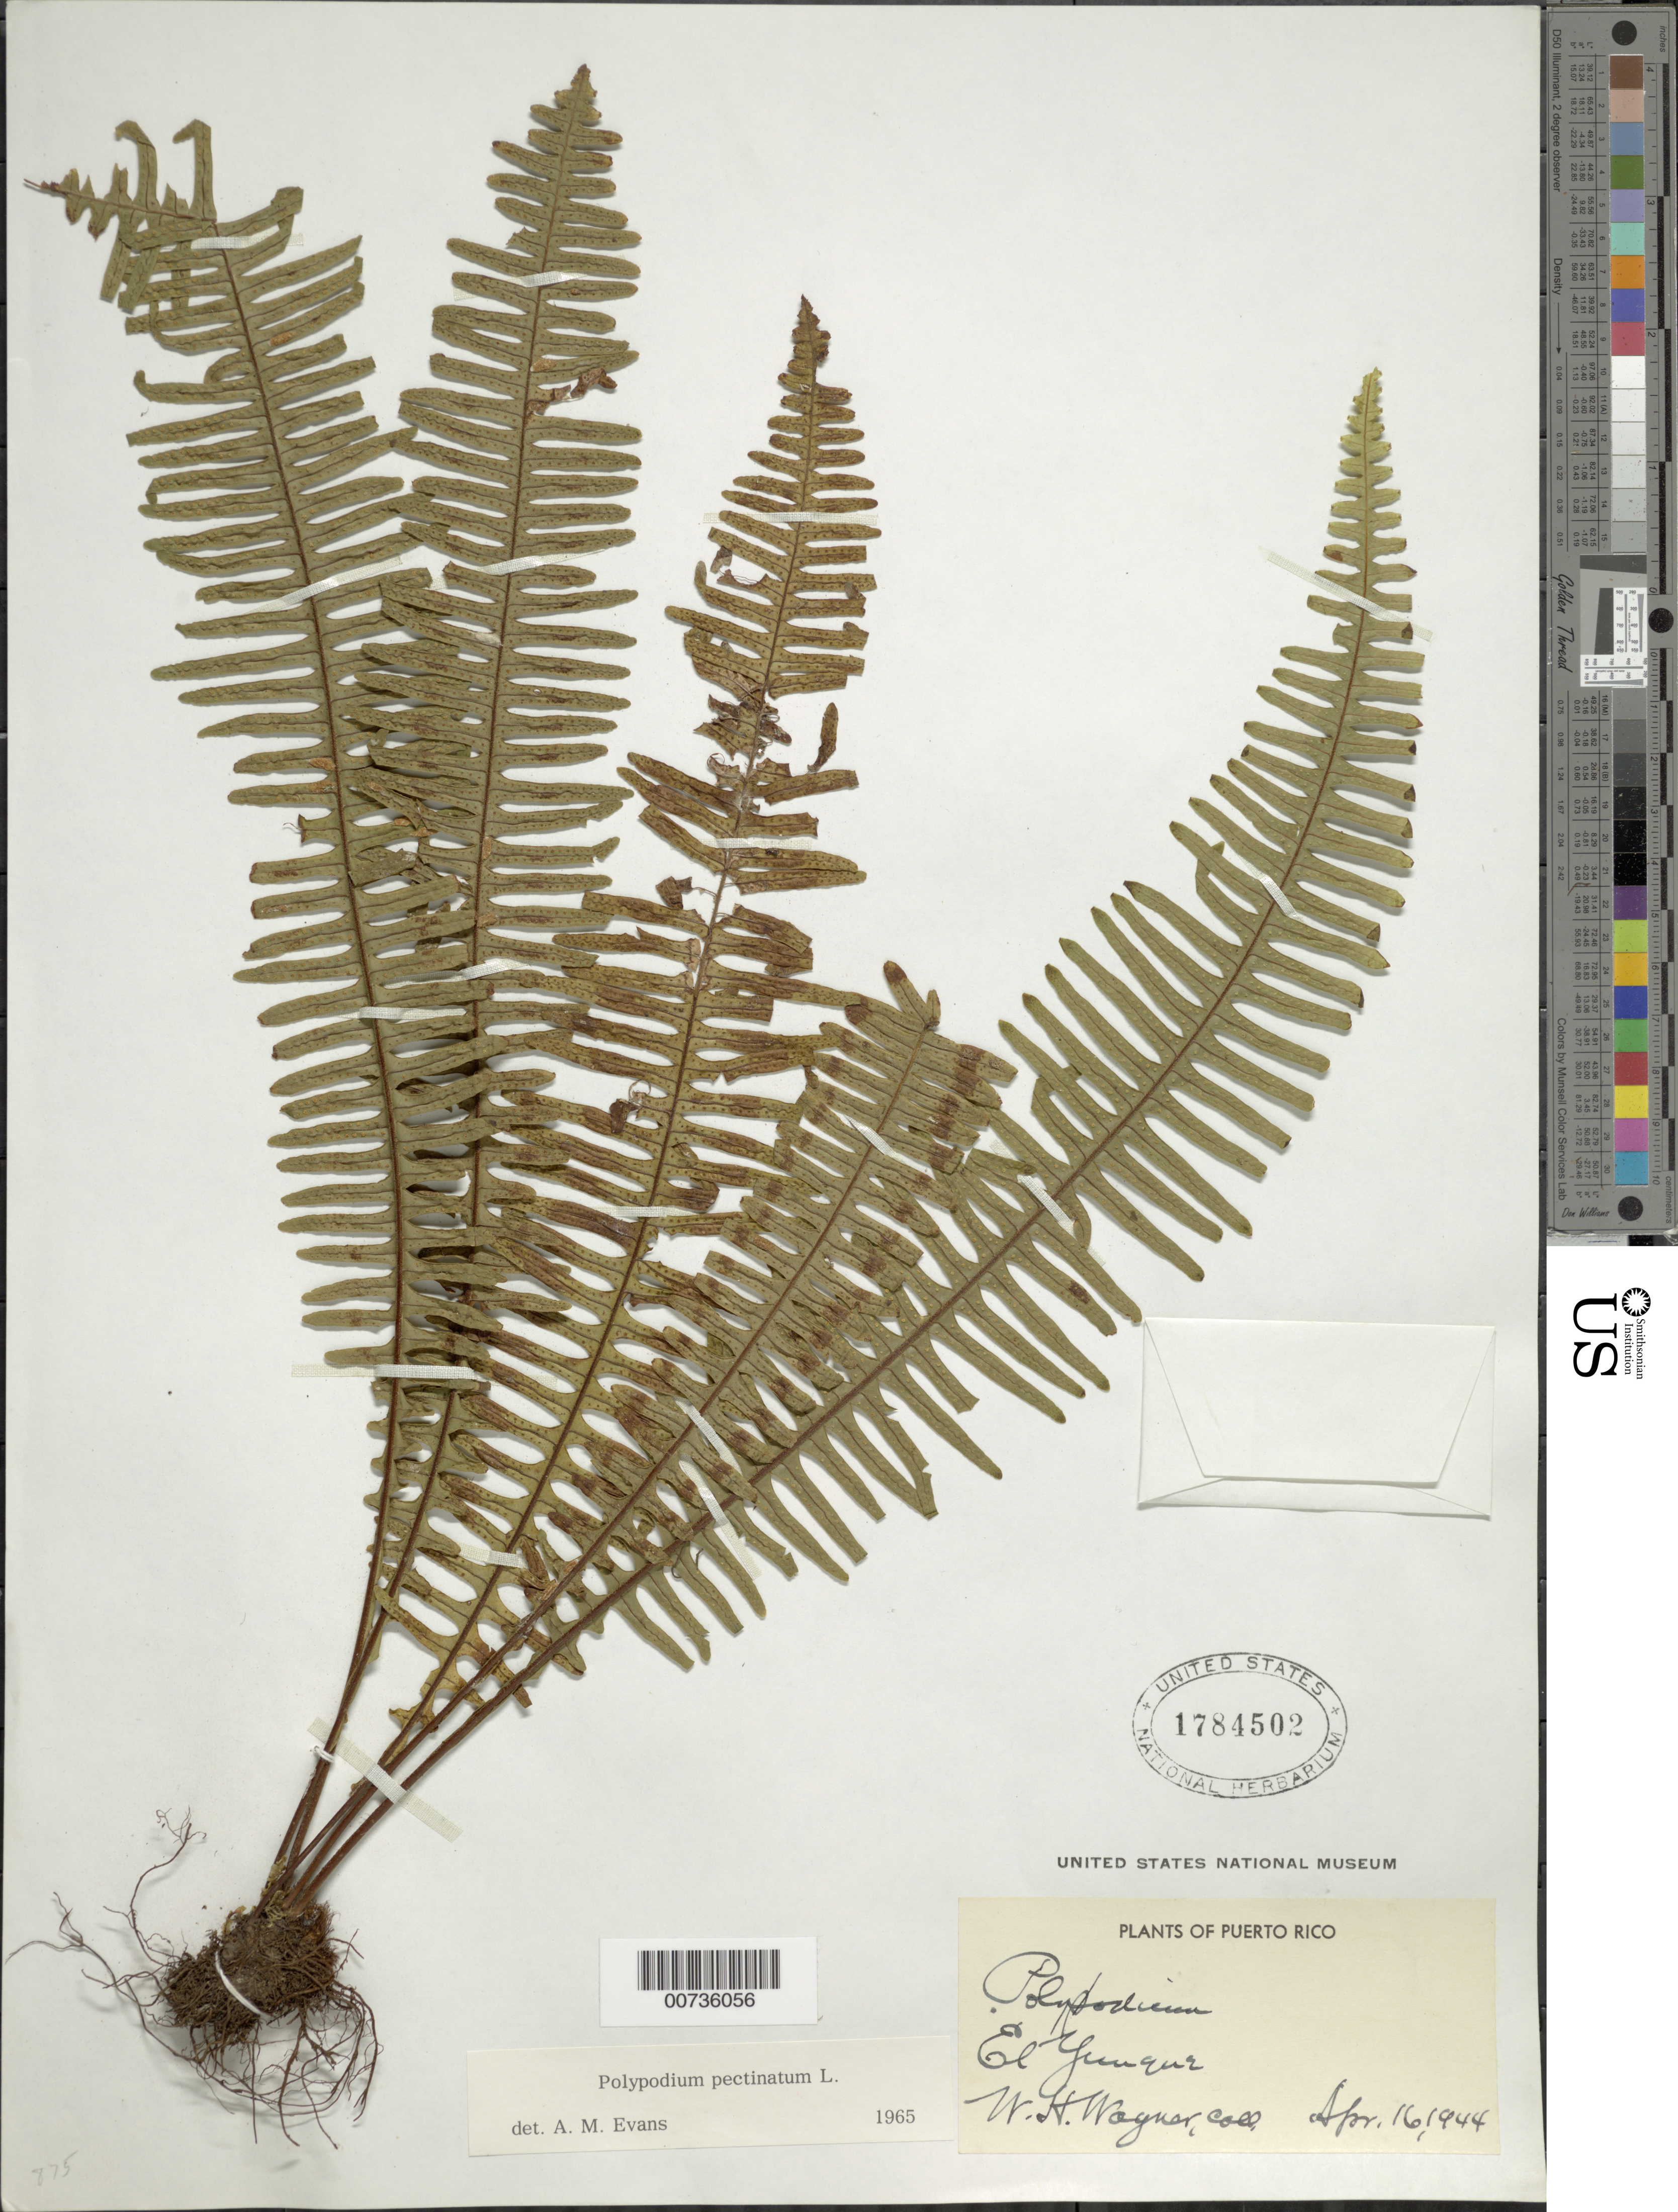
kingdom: Plantae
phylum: Tracheophyta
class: Polypodiopsida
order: Polypodiales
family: Polypodiaceae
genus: Pecluma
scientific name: Pecluma pectinata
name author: (L.) M.G. Price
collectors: W. H. Wagner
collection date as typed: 16 Apr 1944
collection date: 1944-04-16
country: Puerto Rico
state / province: Río Grande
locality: El Yunque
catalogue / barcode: US 1784502